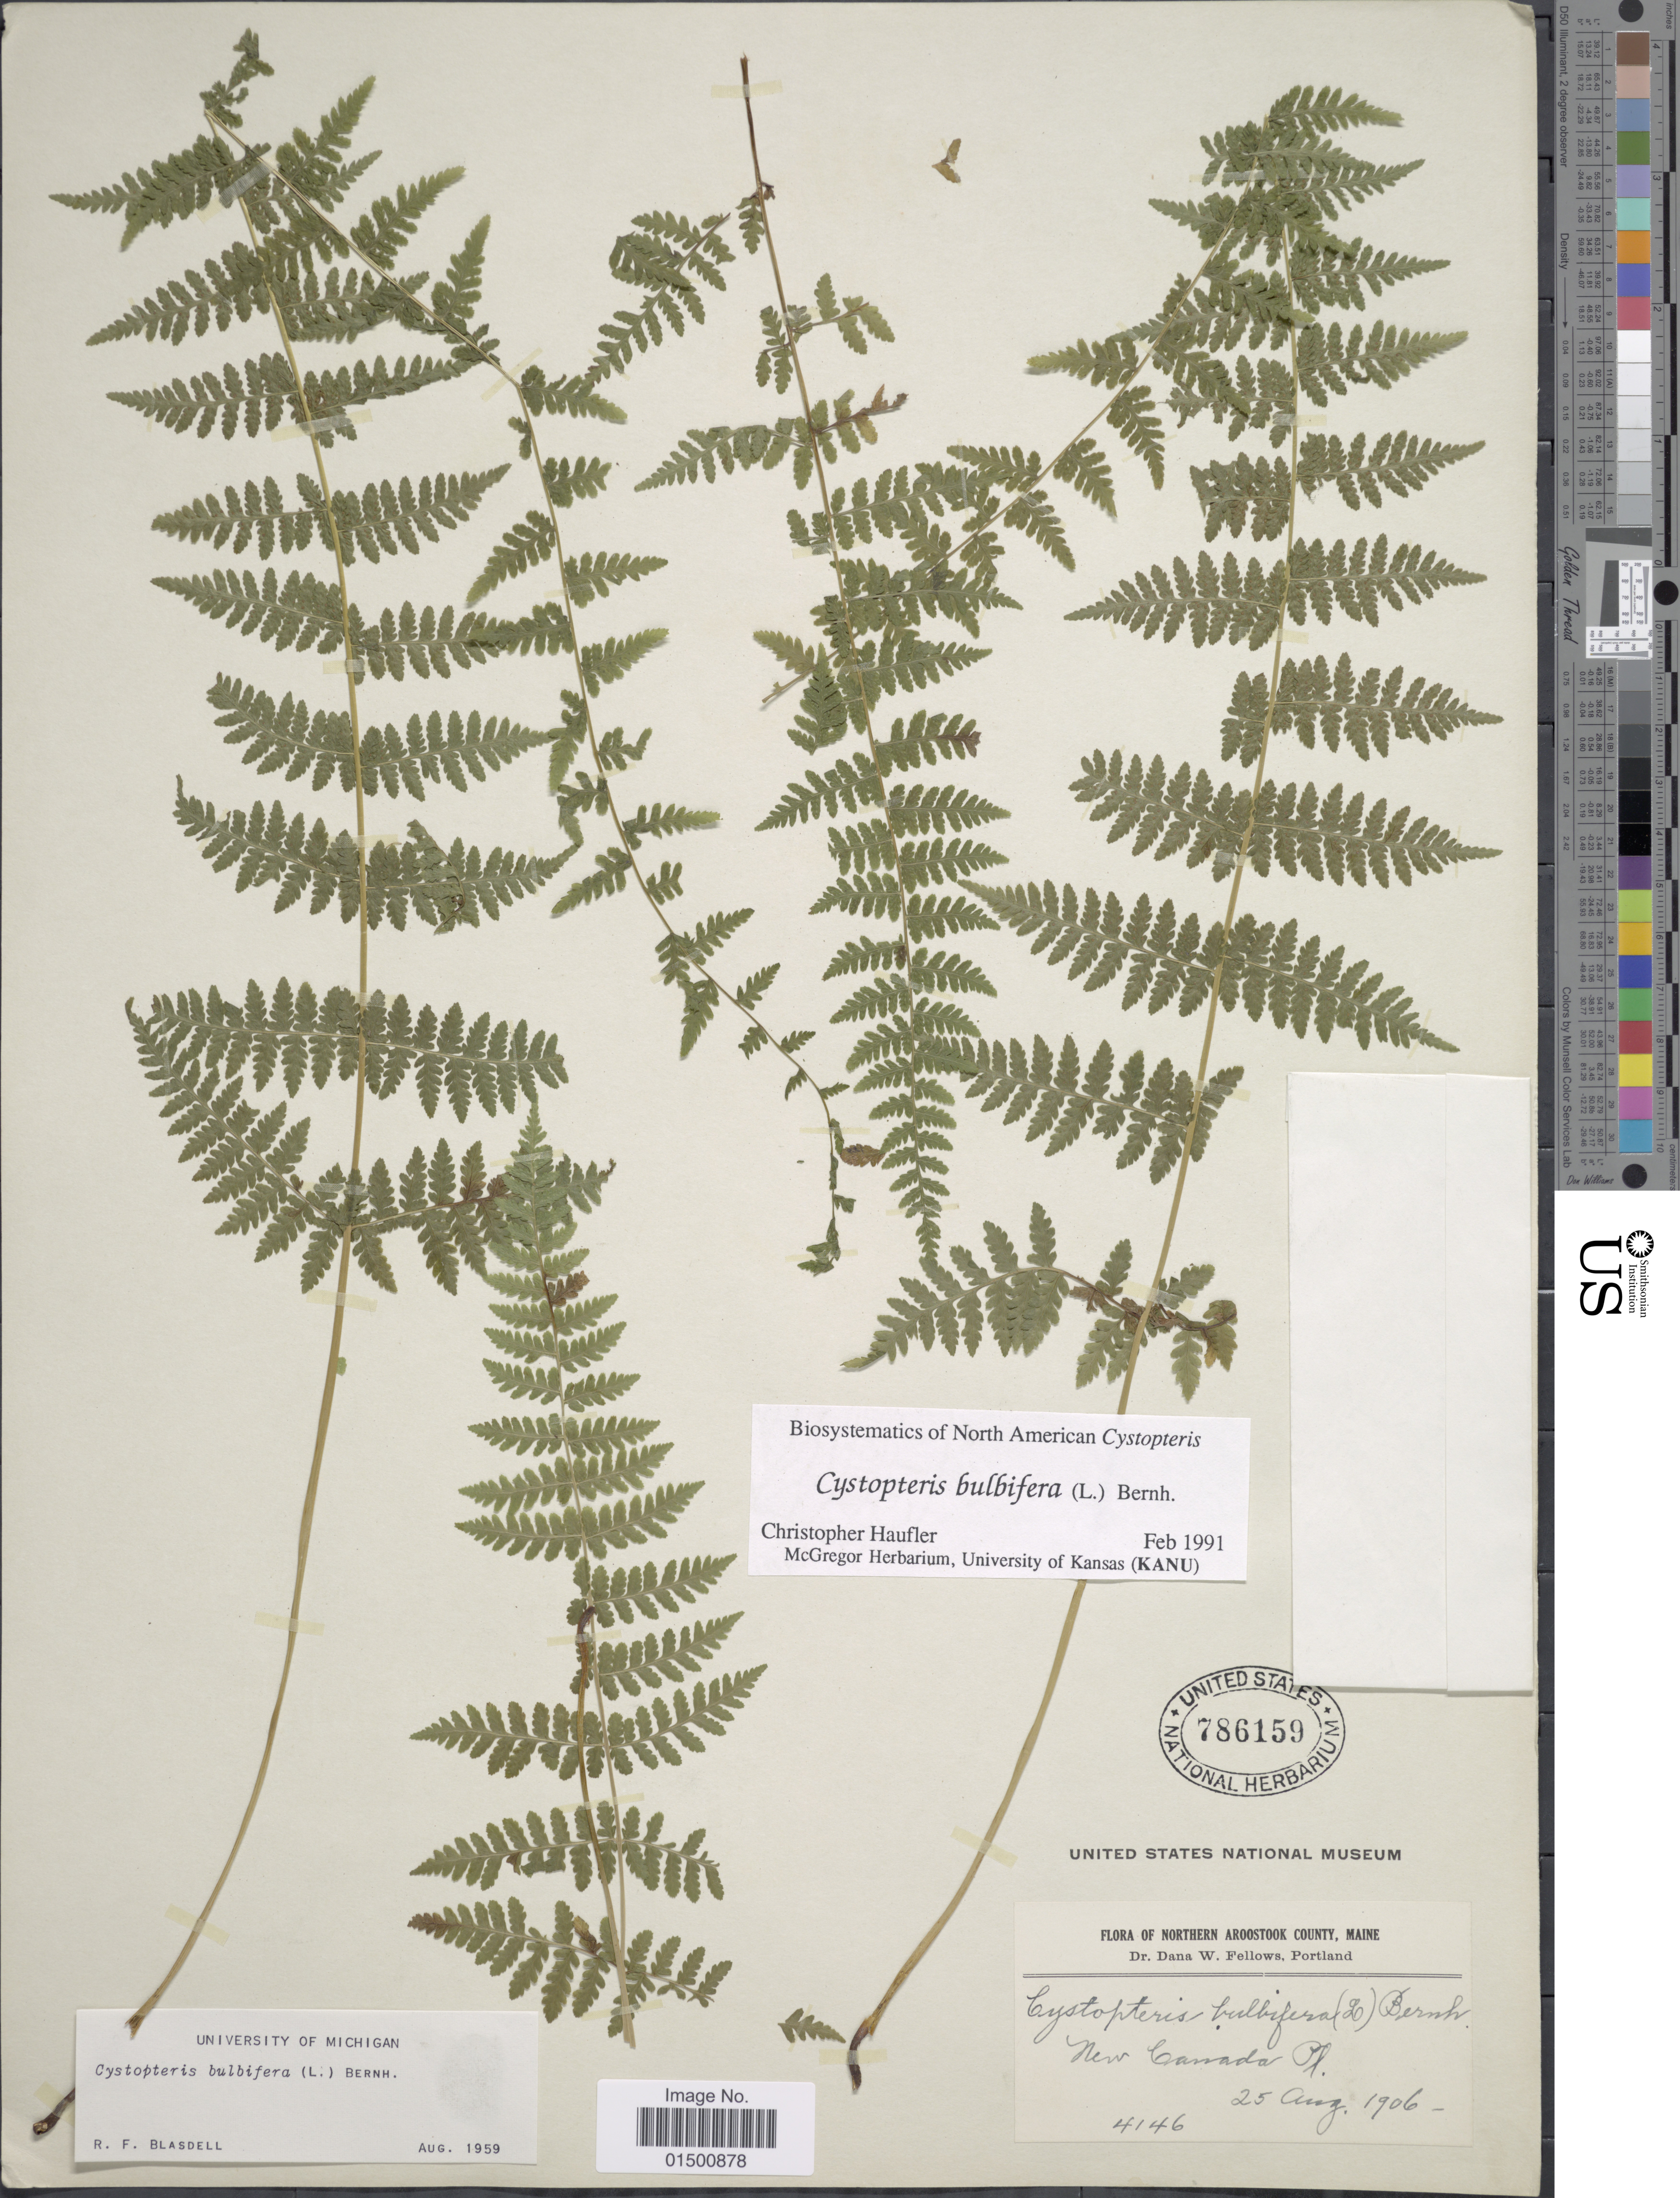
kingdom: Plantae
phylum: Tracheophyta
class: Polypodiopsida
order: Polypodiales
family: Cystopteridaceae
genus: Cystopteris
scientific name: Cystopteris bulbifera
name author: (L.) Bernh.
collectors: D. W. Fellows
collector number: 4146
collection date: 1906-08-25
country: United States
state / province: Maine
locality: Northern Aroostook County, New Canada.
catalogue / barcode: US 786159